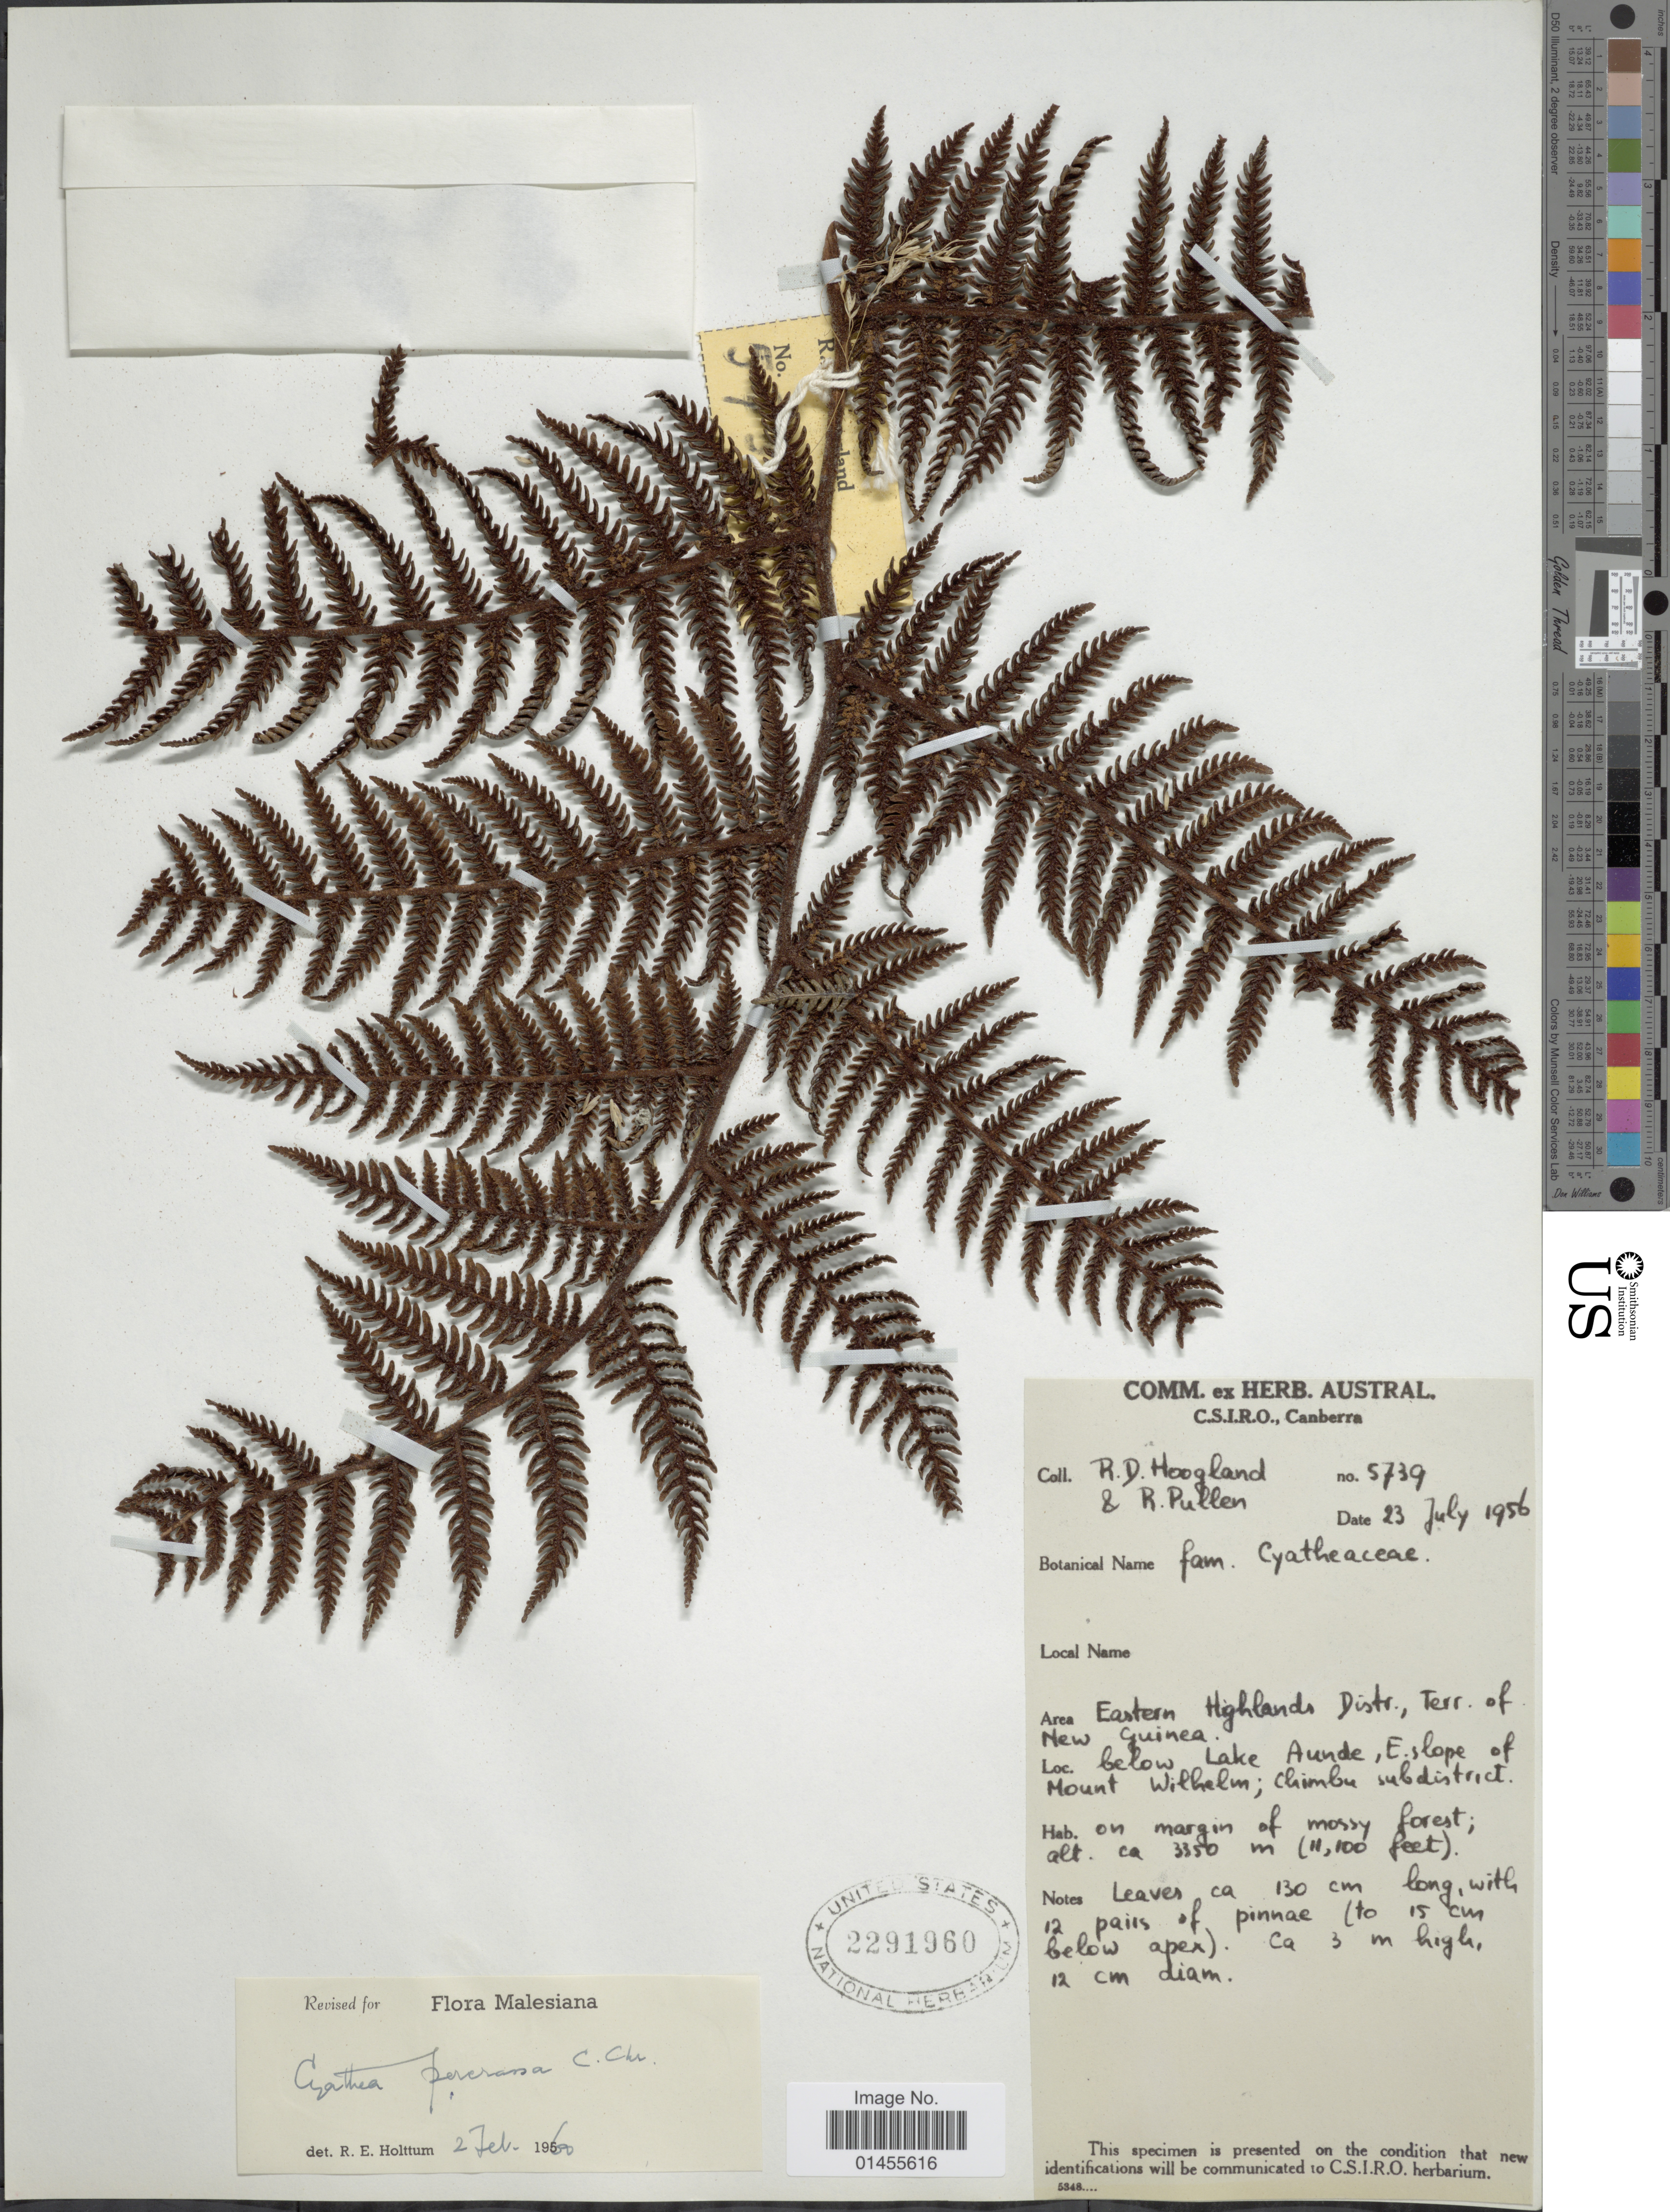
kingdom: Plantae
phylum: Tracheophyta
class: Polypodiopsida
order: Cyatheales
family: Cyatheaceae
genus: Alsophila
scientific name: Alsophila percrassa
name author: (C. Chr.) R.M. Tryon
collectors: R. D. Hoogland & R. Pullen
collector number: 5739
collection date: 1956-07-23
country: Papua New Guinea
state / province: Chimbu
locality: Eastern Highlandfs Distr., Terr. of New Guinea. Below Lake Aunde, E. slope of Mount Wilhelm; Chimbu subdistrict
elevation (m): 3383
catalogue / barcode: US 2291960